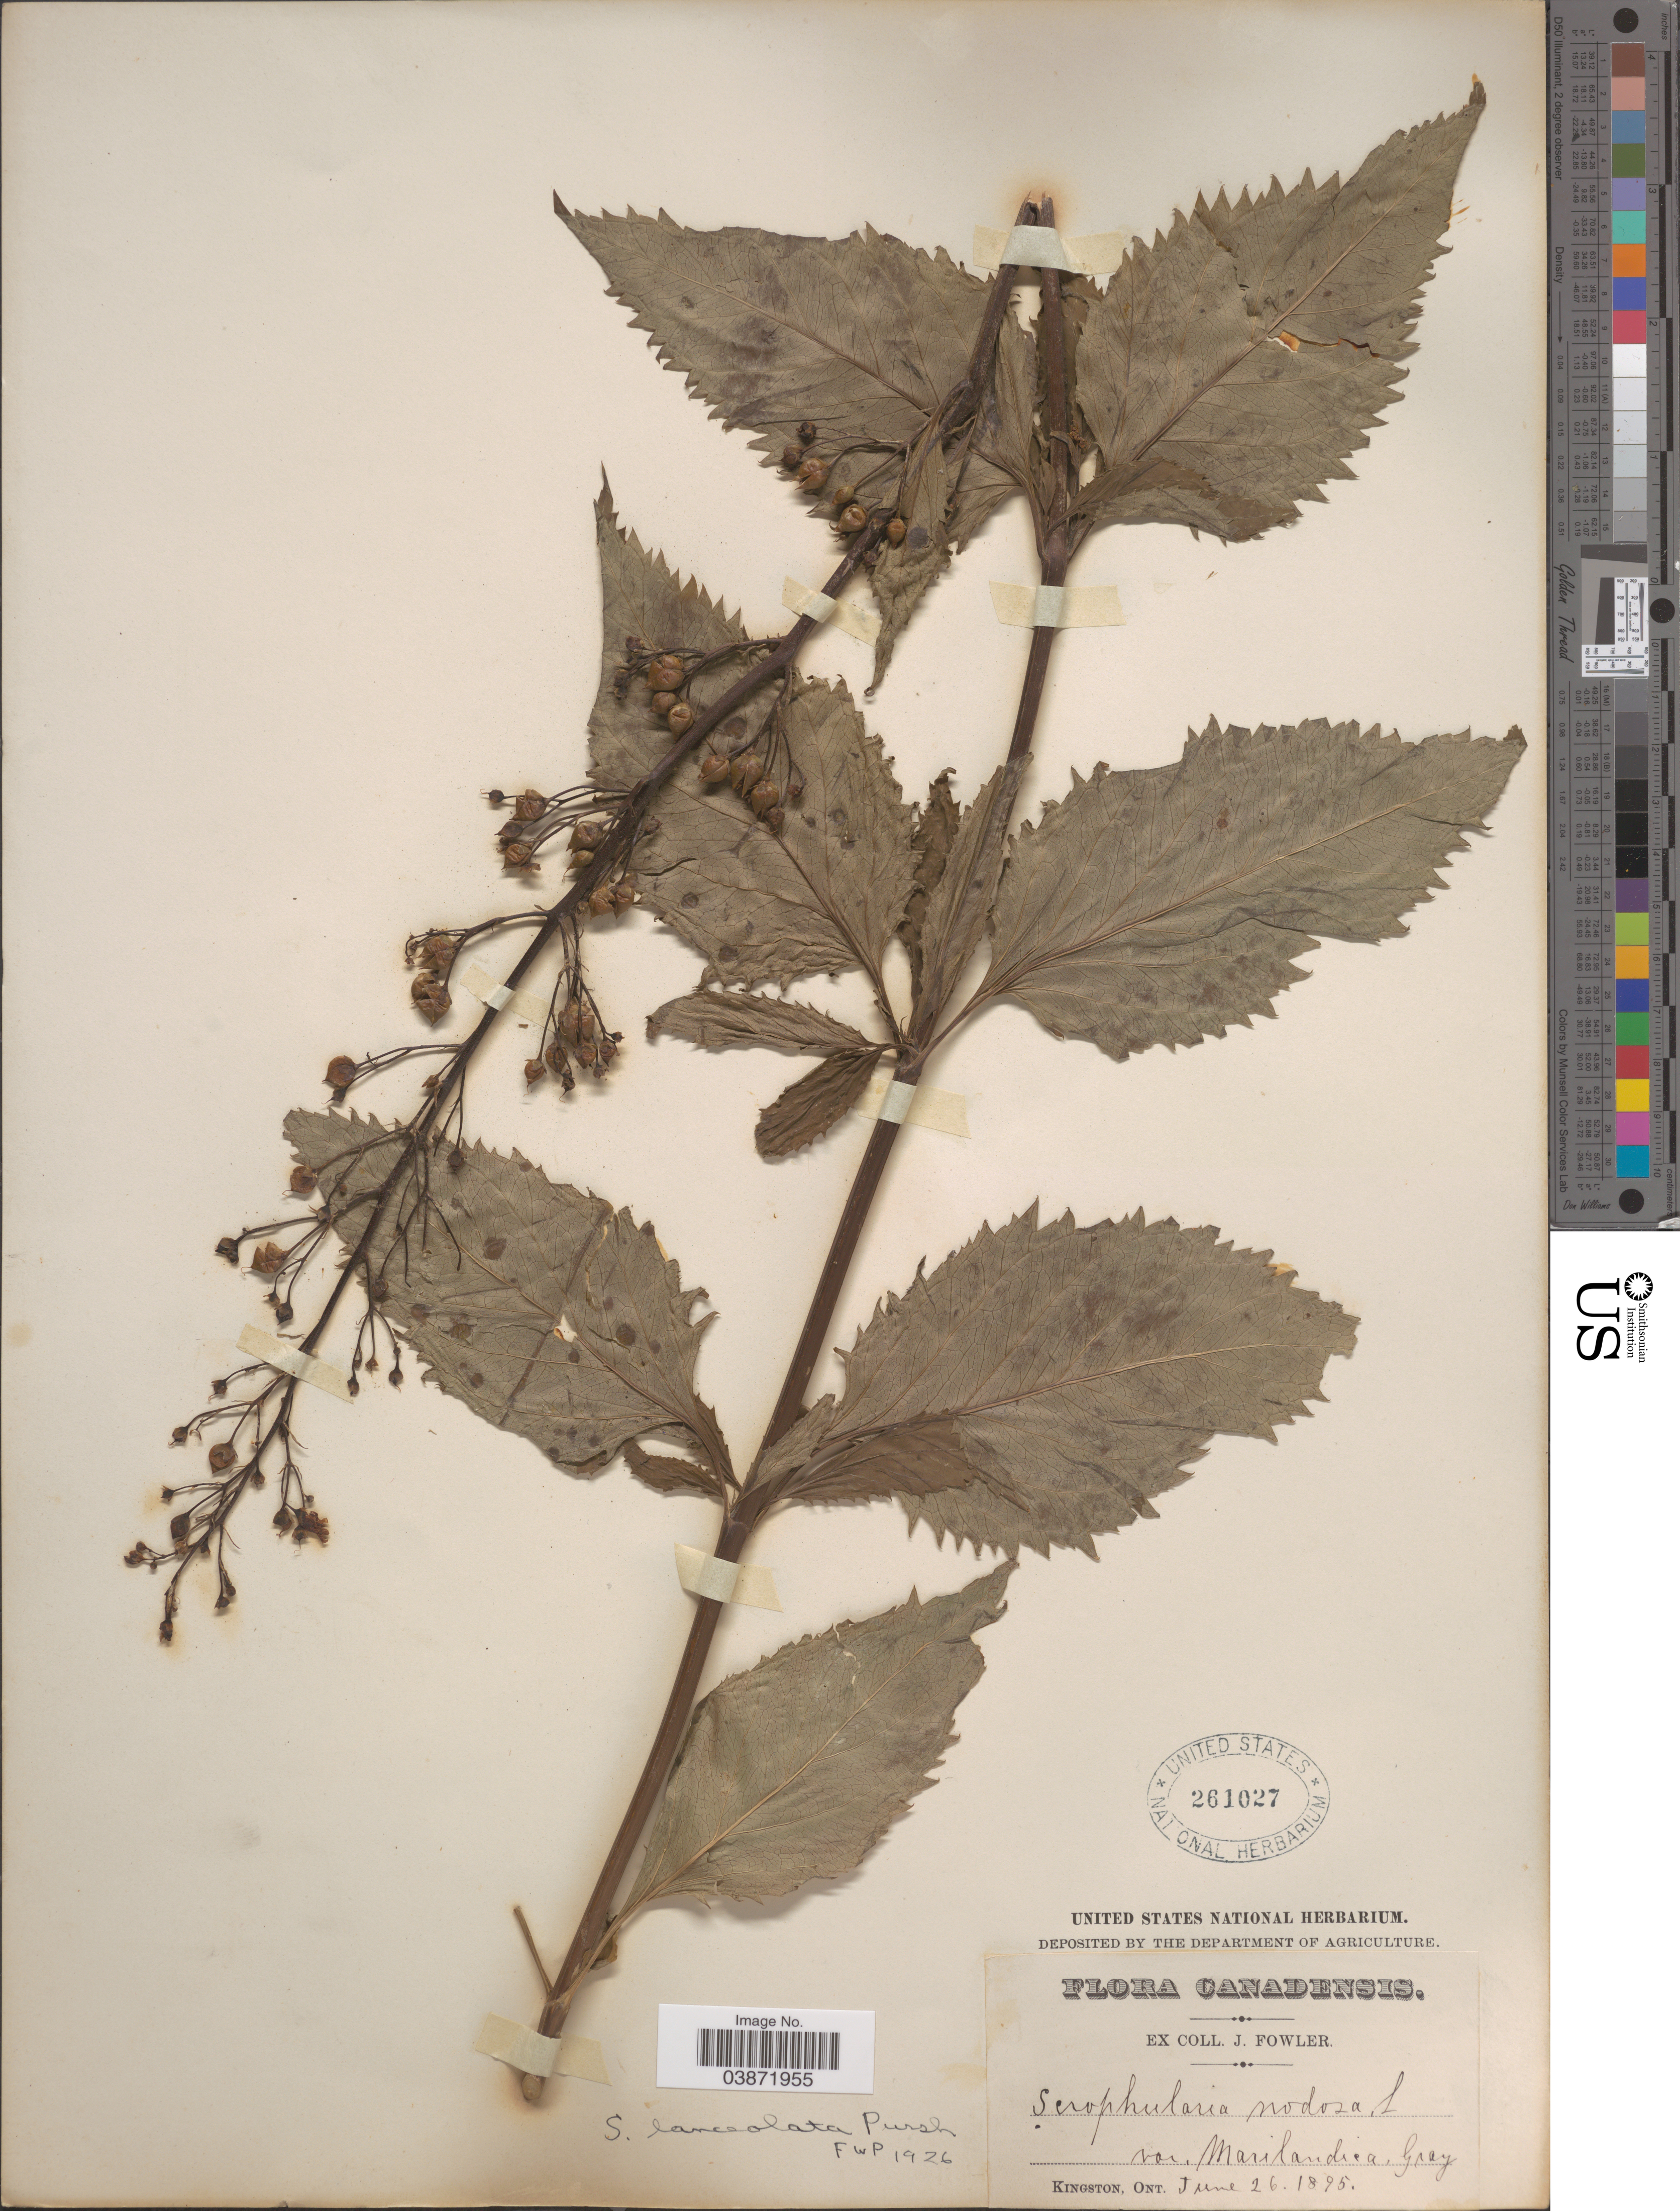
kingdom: Plantae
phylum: Tracheophyta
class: Magnoliopsida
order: Lamiales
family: Scrophulariaceae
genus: Scrophularia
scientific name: Scrophularia lanceolata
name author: Pursh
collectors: J. Fowler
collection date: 1895-06-26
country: Canada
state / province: Ontario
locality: Kingston.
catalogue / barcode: US 261027